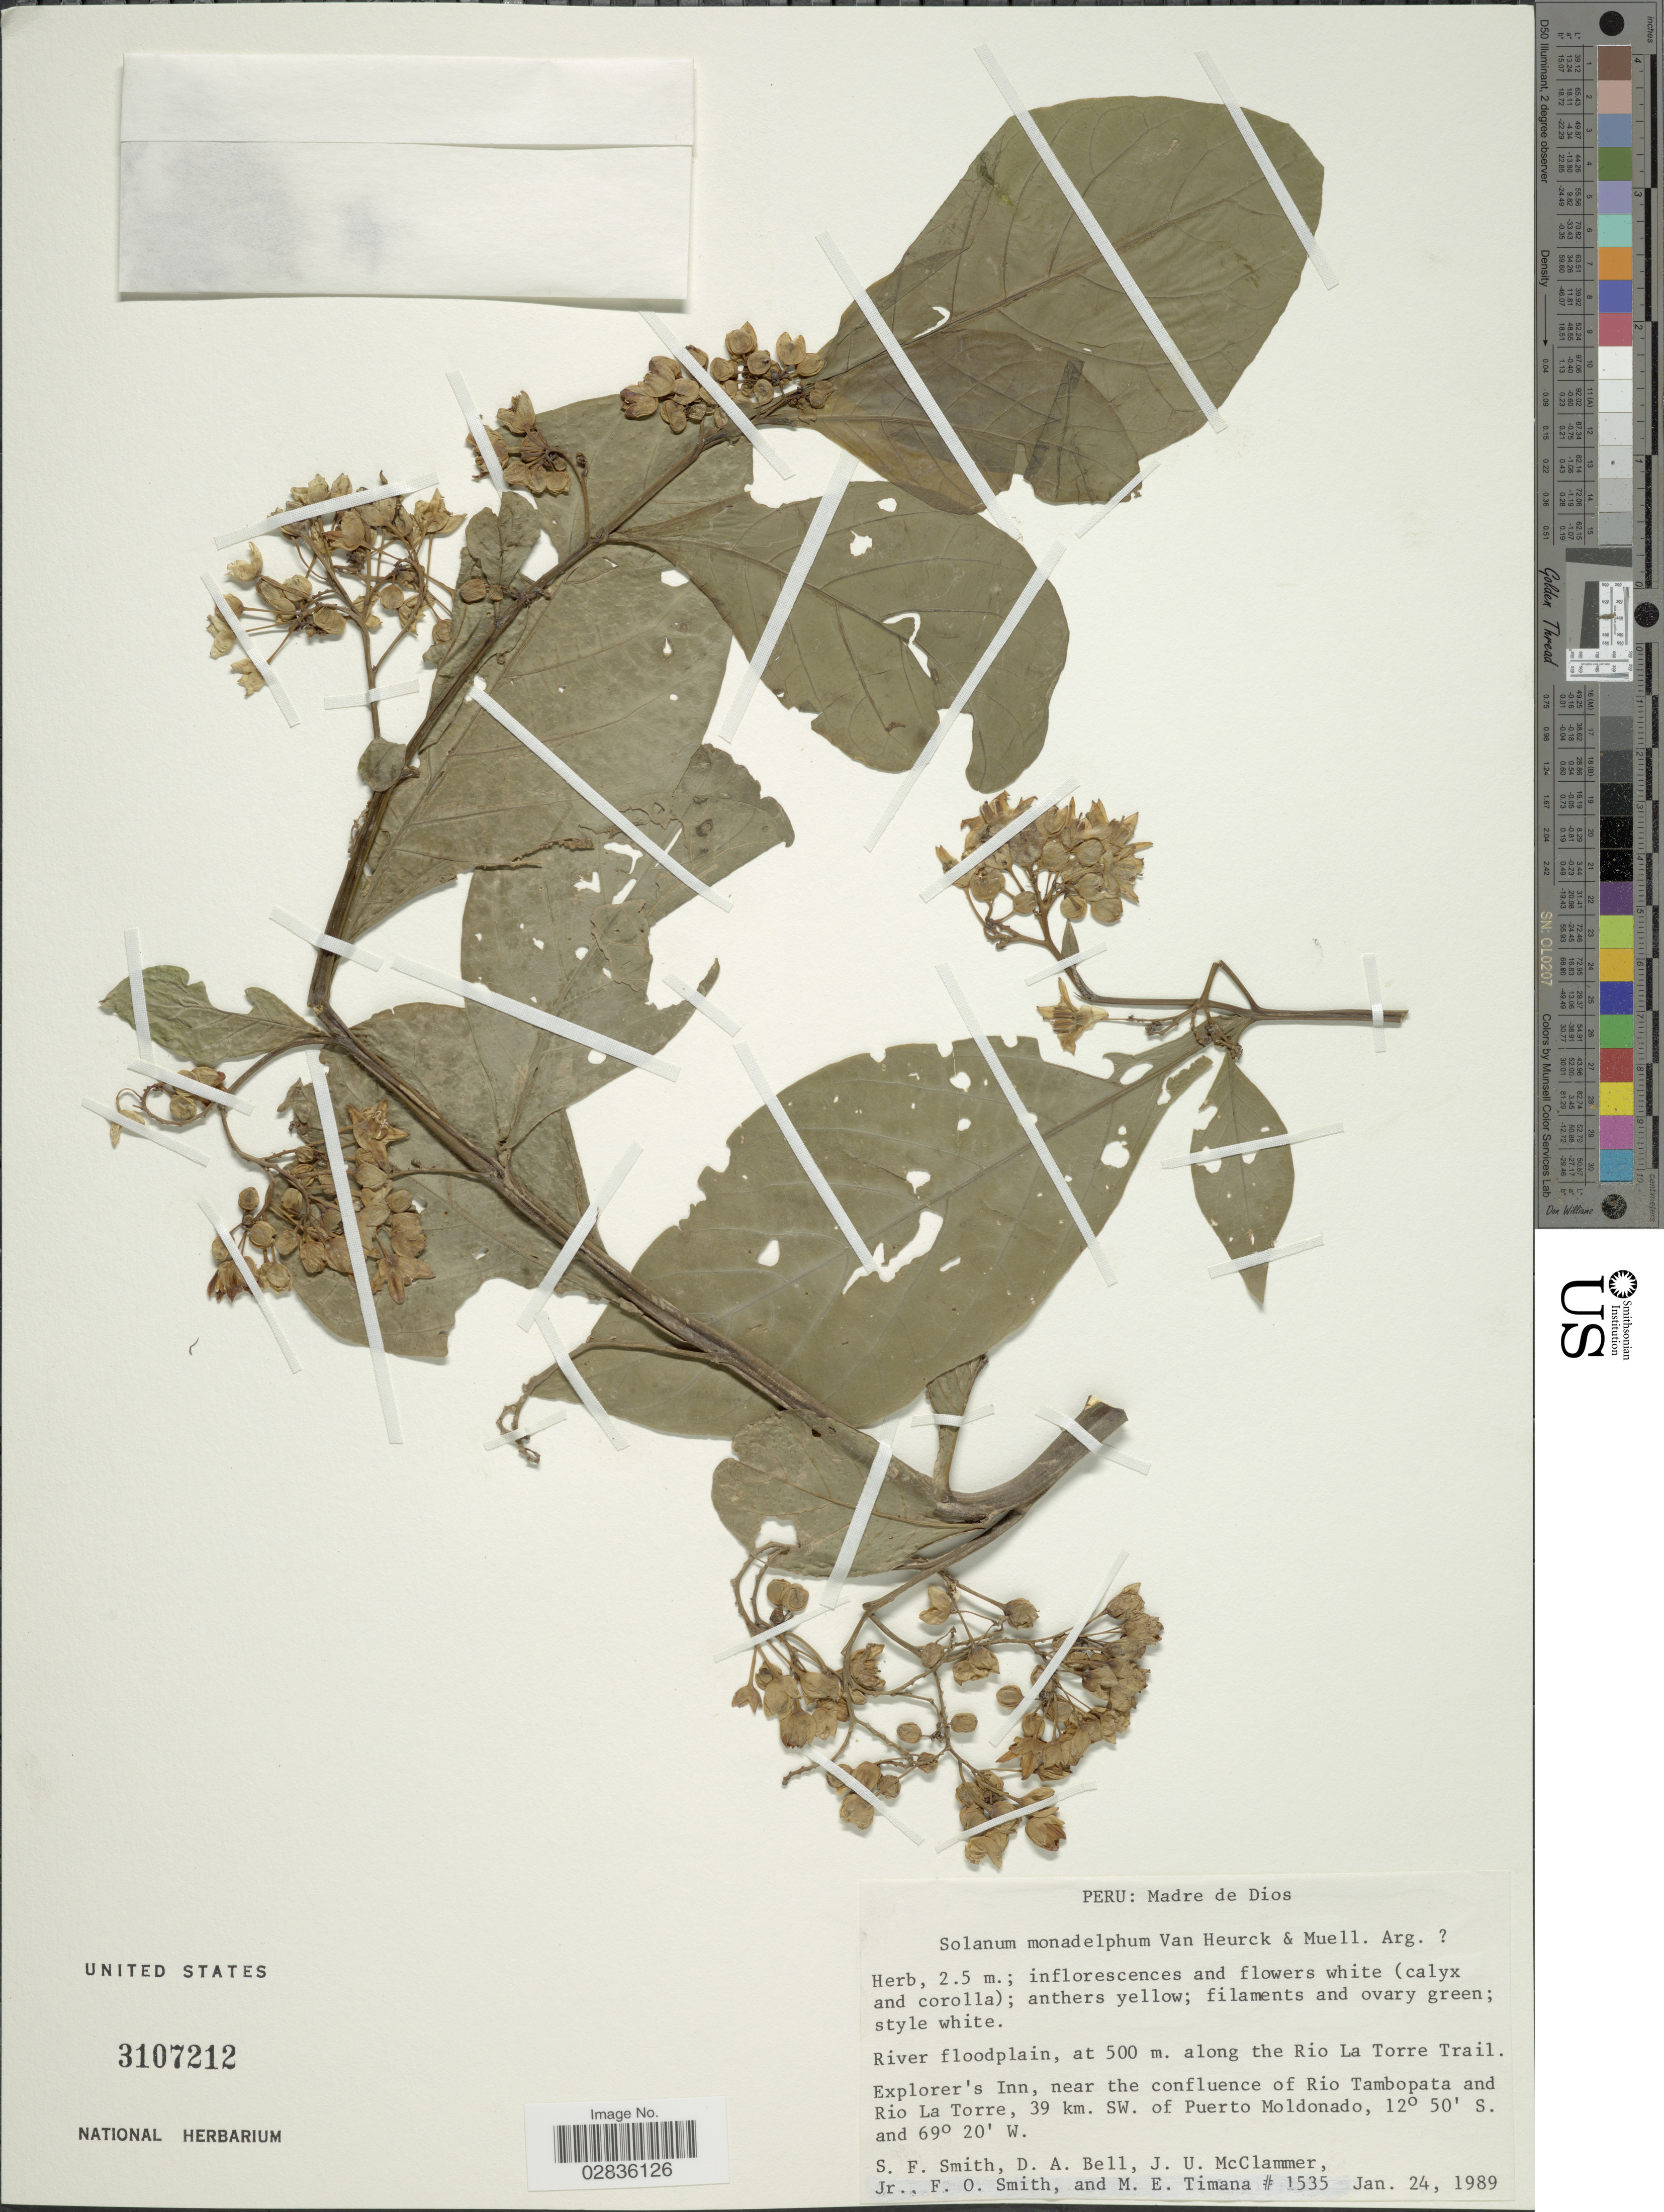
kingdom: Plantae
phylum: Tracheophyta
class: Magnoliopsida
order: Solanales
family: Solanaceae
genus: Solanum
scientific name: Solanum monadelphum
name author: Van Heurck & Müll. Arg.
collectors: S.F. Smith, D. A. Bell, J. McClammer Jr. & F. Smith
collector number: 1535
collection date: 1989-01-24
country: Peru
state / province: Madre de Dios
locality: River floodplain, along the Rio La Torre Trail. Explorer's Inn, near the confluence of Rio Tambopata and Rio La Torre, 39 km. SW. of Puerto Moldonado.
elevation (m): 500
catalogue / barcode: US 3107212